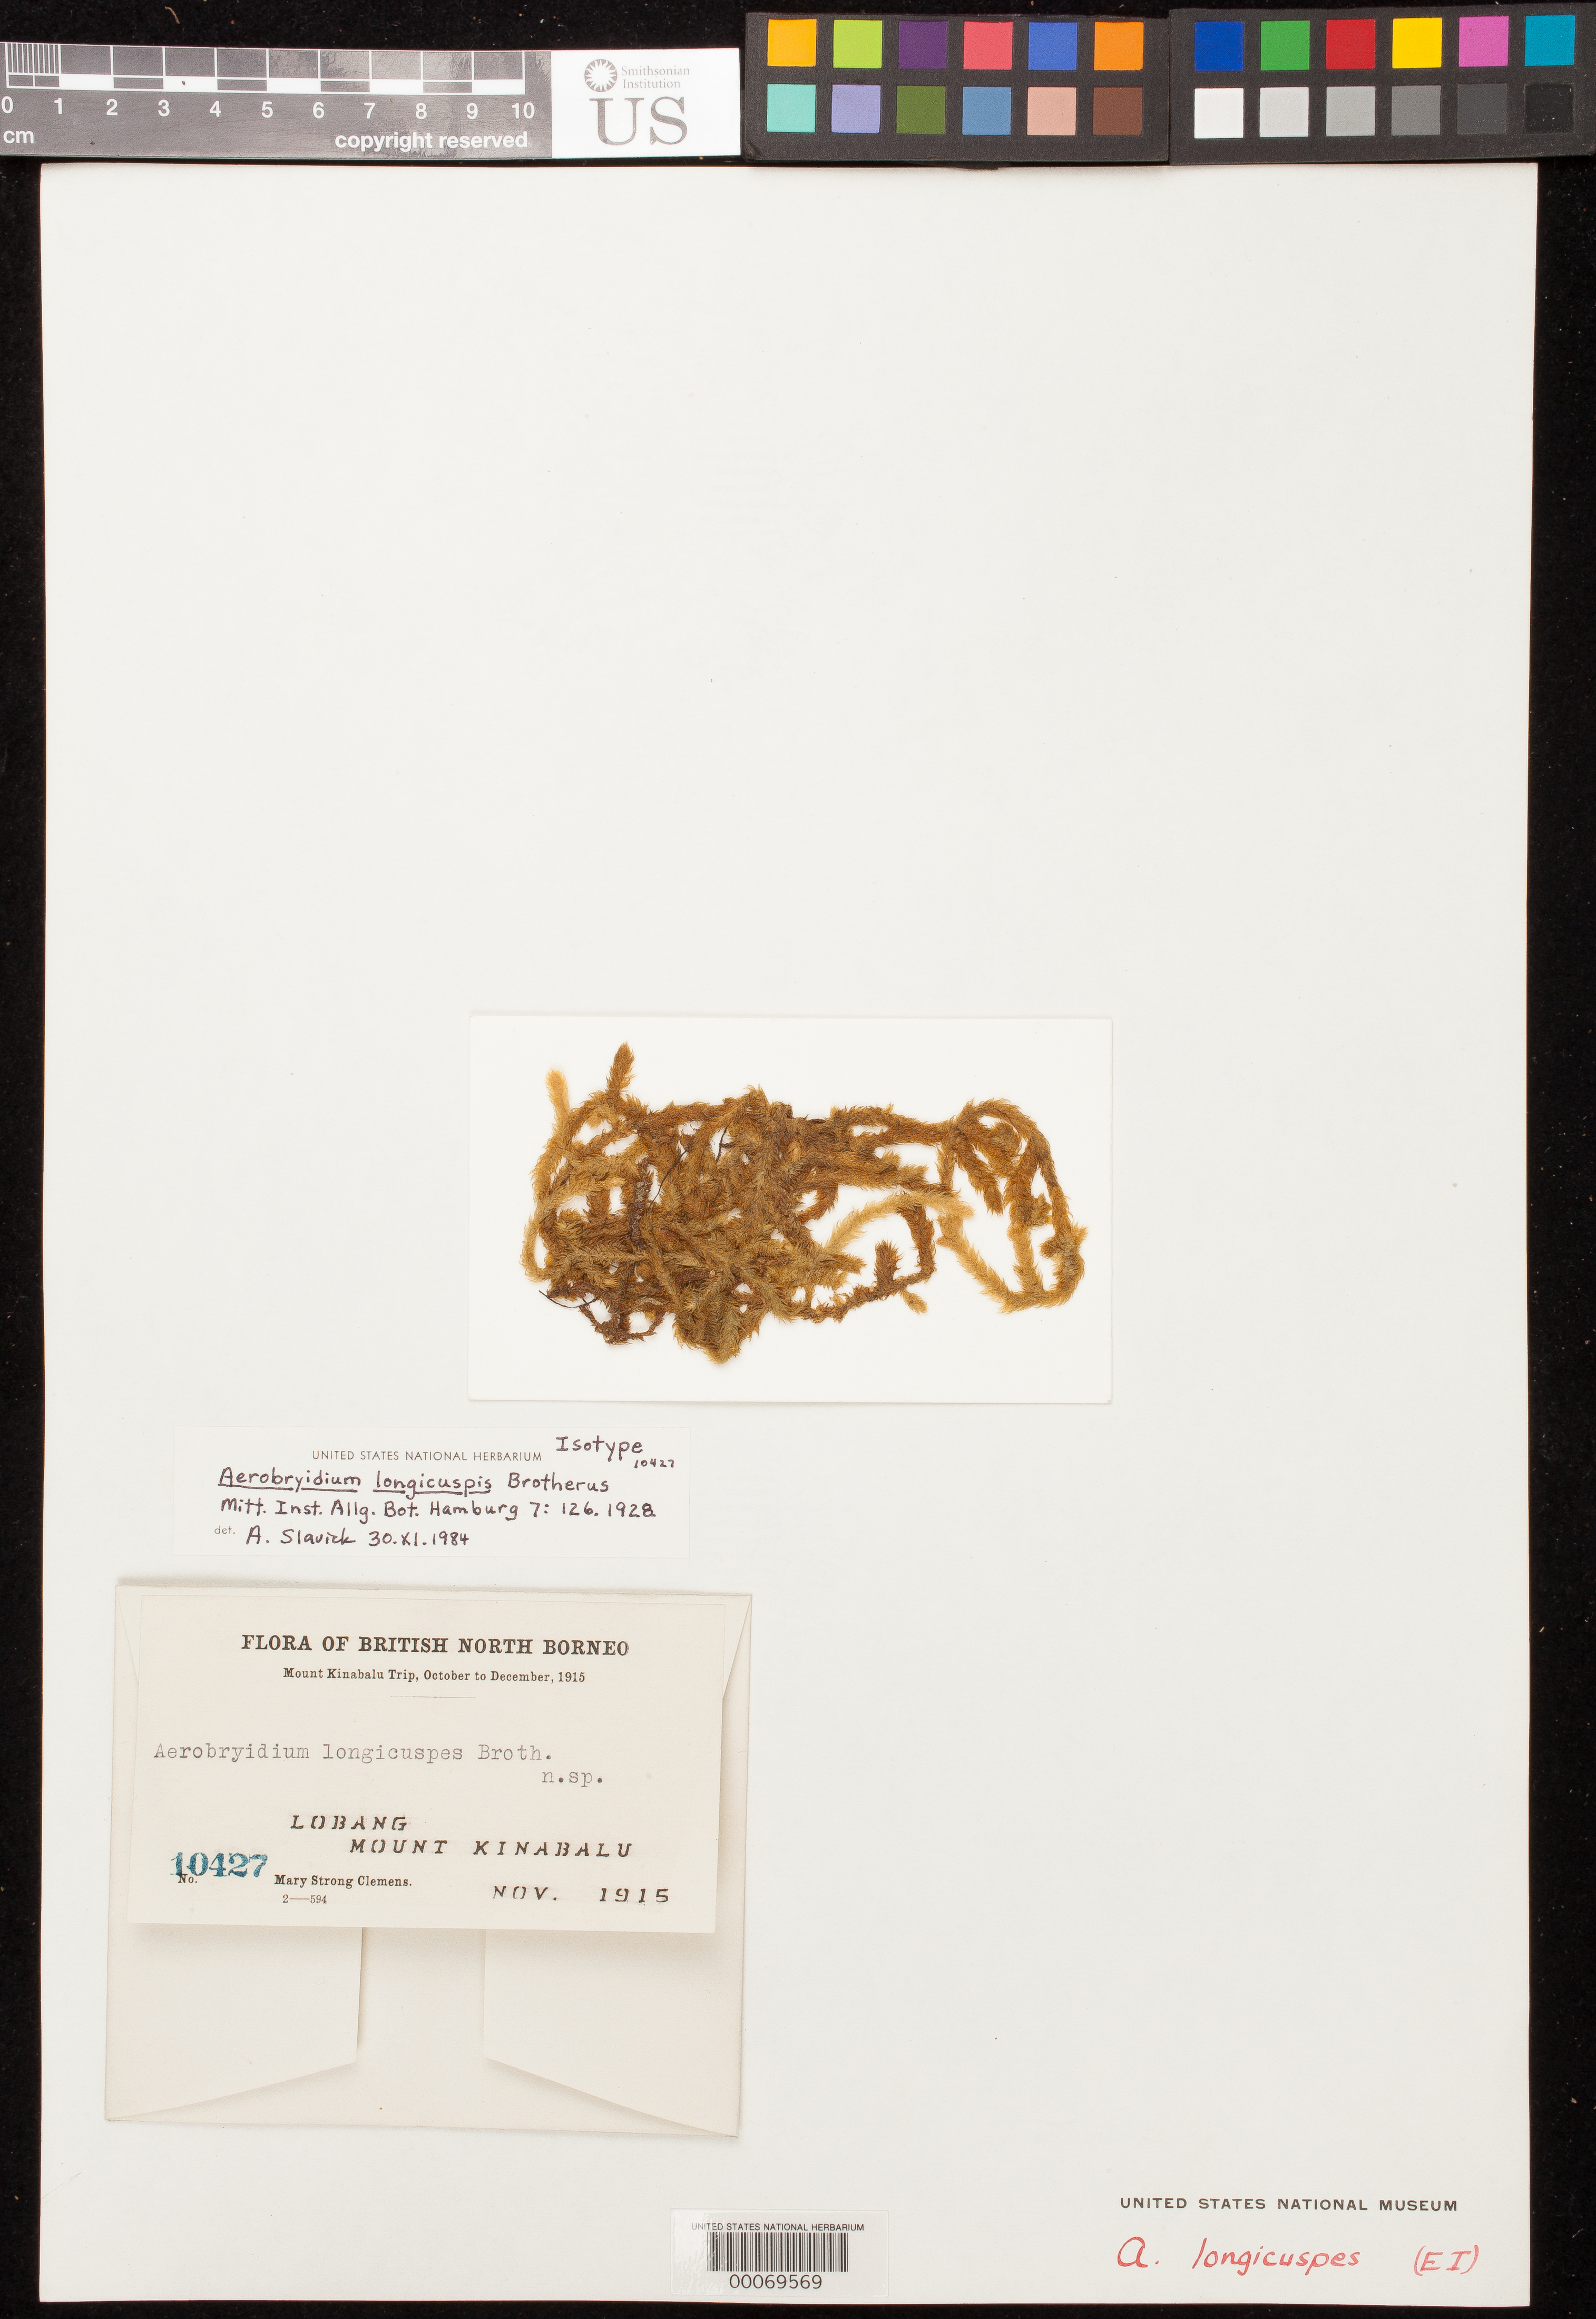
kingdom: Plantae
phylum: Bryophyta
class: Bryopsida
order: Hypnales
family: Meteoriaceae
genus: Aerobryidium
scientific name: Aerobryidium longicuspis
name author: Broth.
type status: Isosyntype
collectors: M. S. Clemens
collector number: Bur. Sci. 10427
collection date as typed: Nov 1915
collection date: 1915-11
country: Malaysia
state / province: Sabah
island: Borneo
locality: Mt. Kinabalu, Lobang.